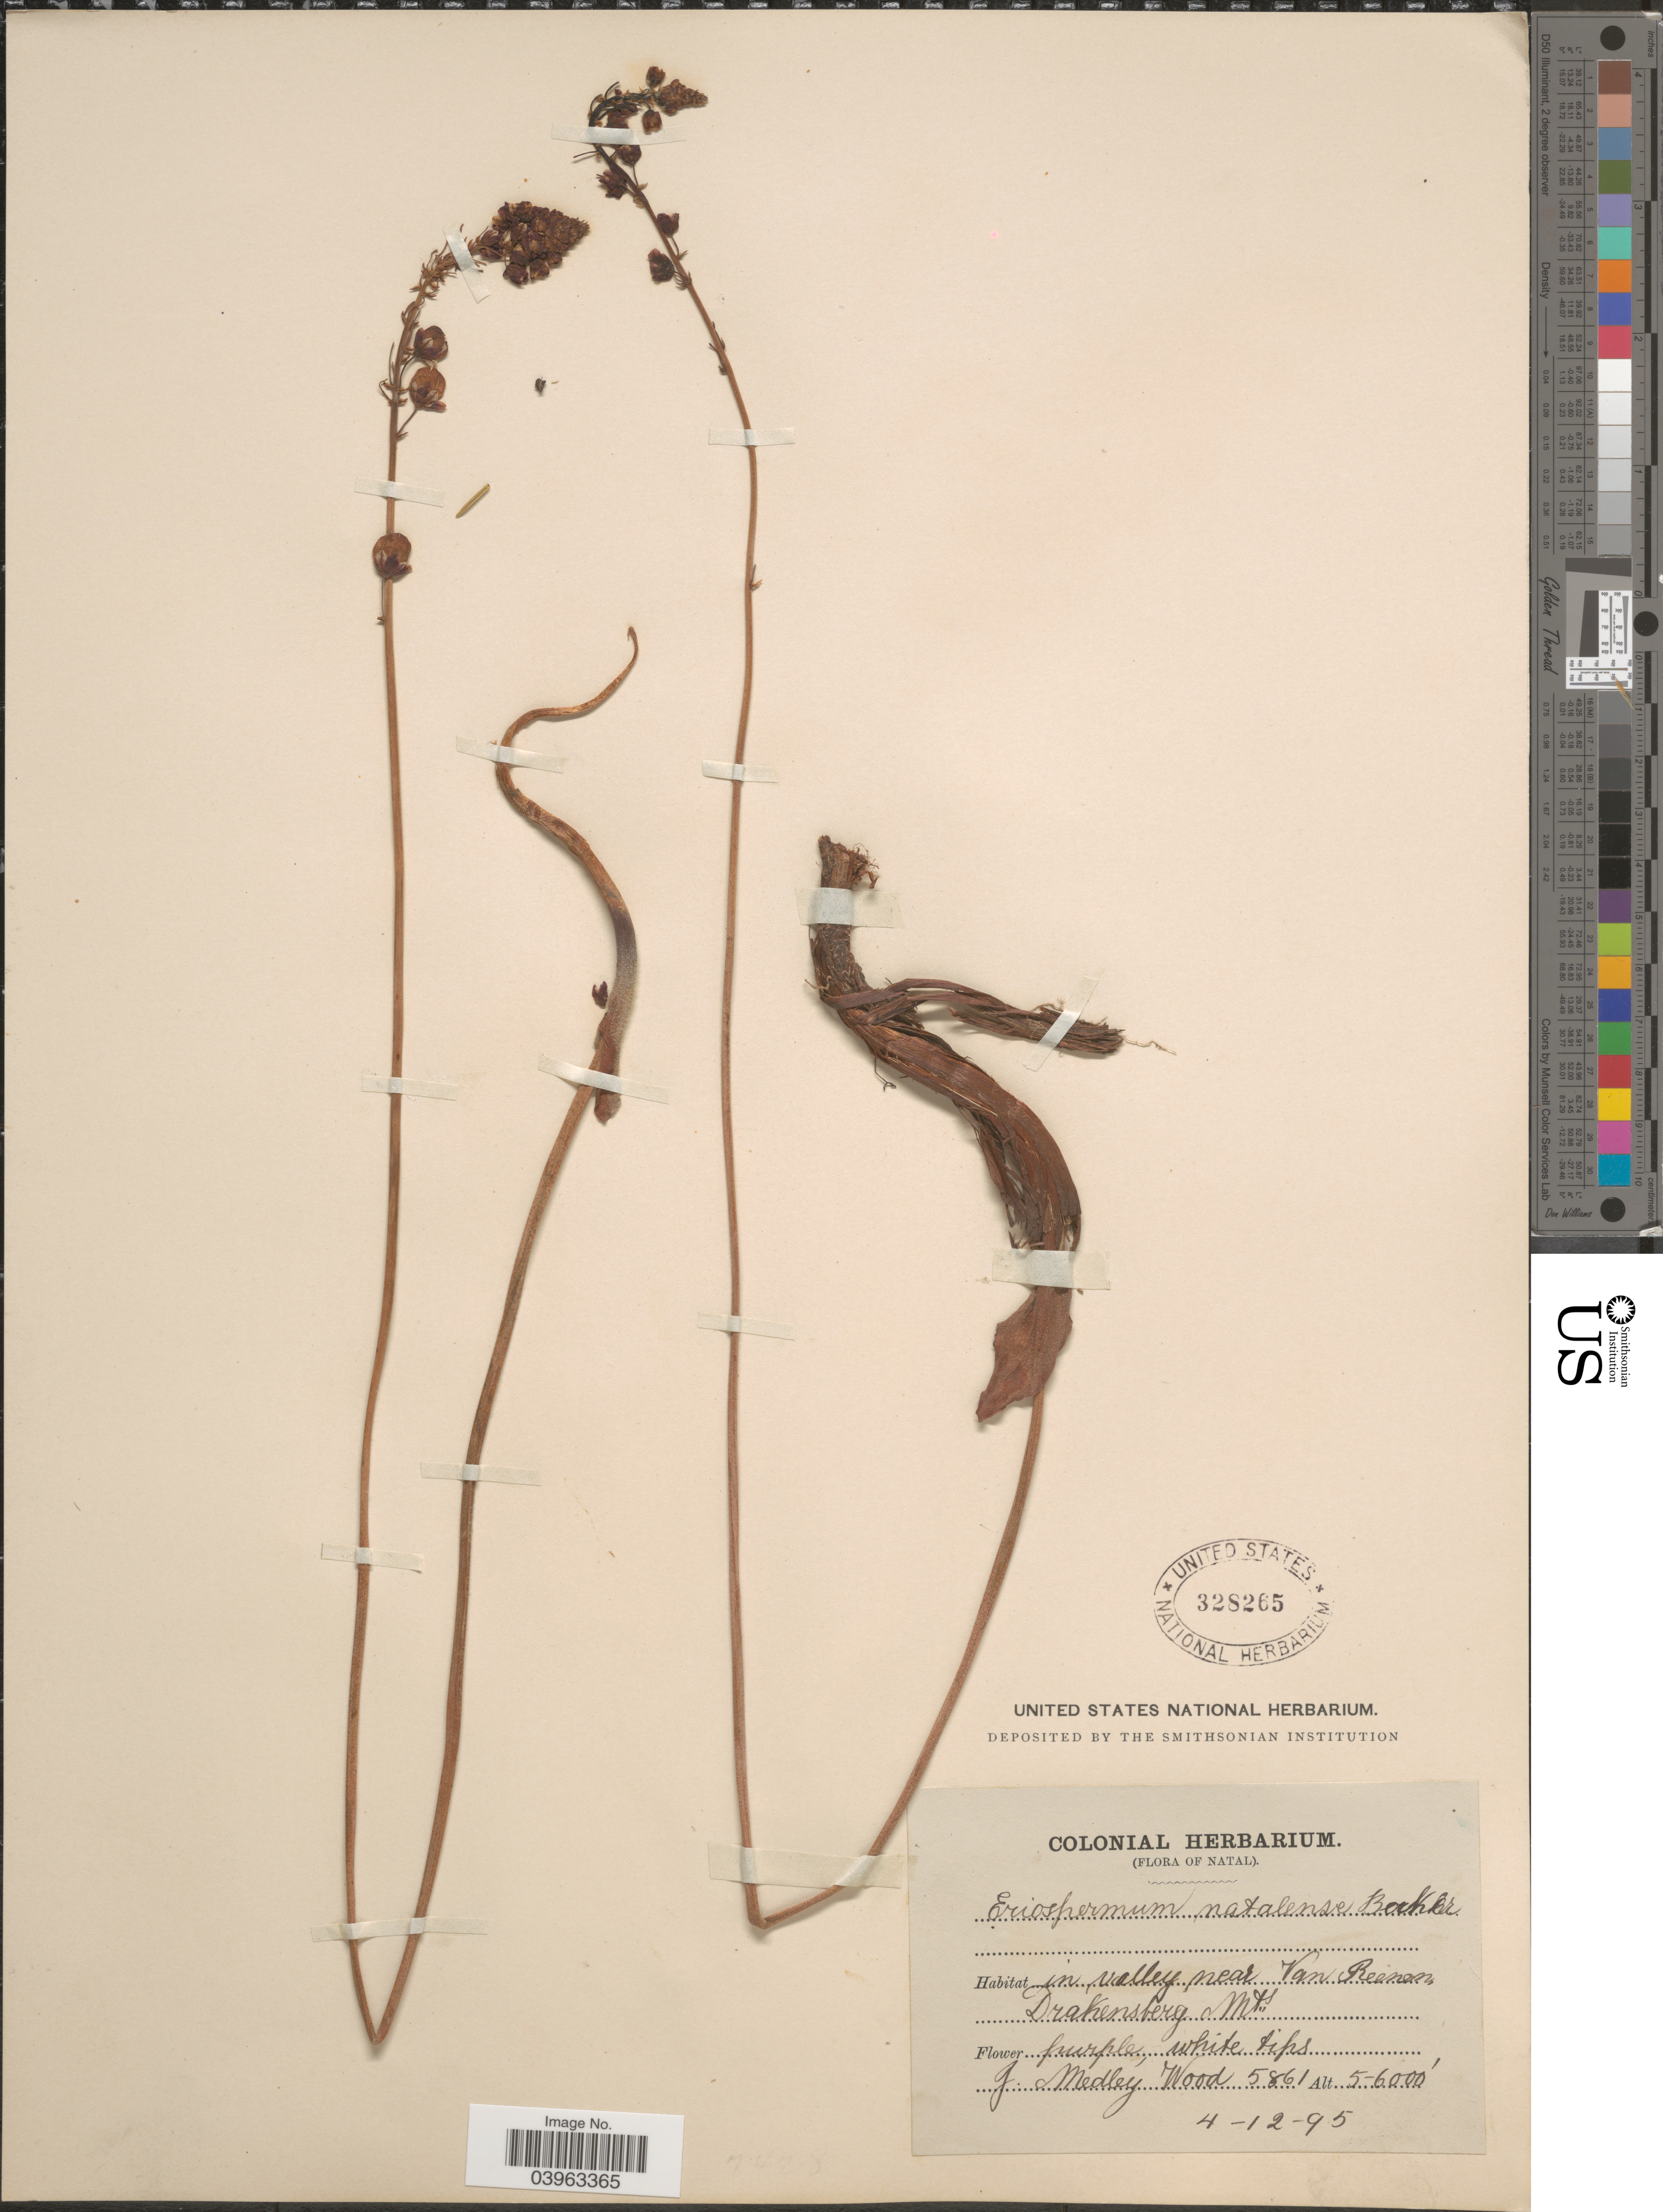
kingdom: Plantae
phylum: Tracheophyta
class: Liliopsida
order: Asparagales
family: Asparagaceae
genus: Eriospermum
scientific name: Eriospermum cooperi var. natalense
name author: (Baker) P.L. Perry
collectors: J. M. Wood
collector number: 5861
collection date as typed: Transcribed d/m/y: 4/12/95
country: South Africa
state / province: KwaZulu-Natal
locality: In valley near Van Reenen, Drakensberg Mt.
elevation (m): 1524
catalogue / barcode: US 328265